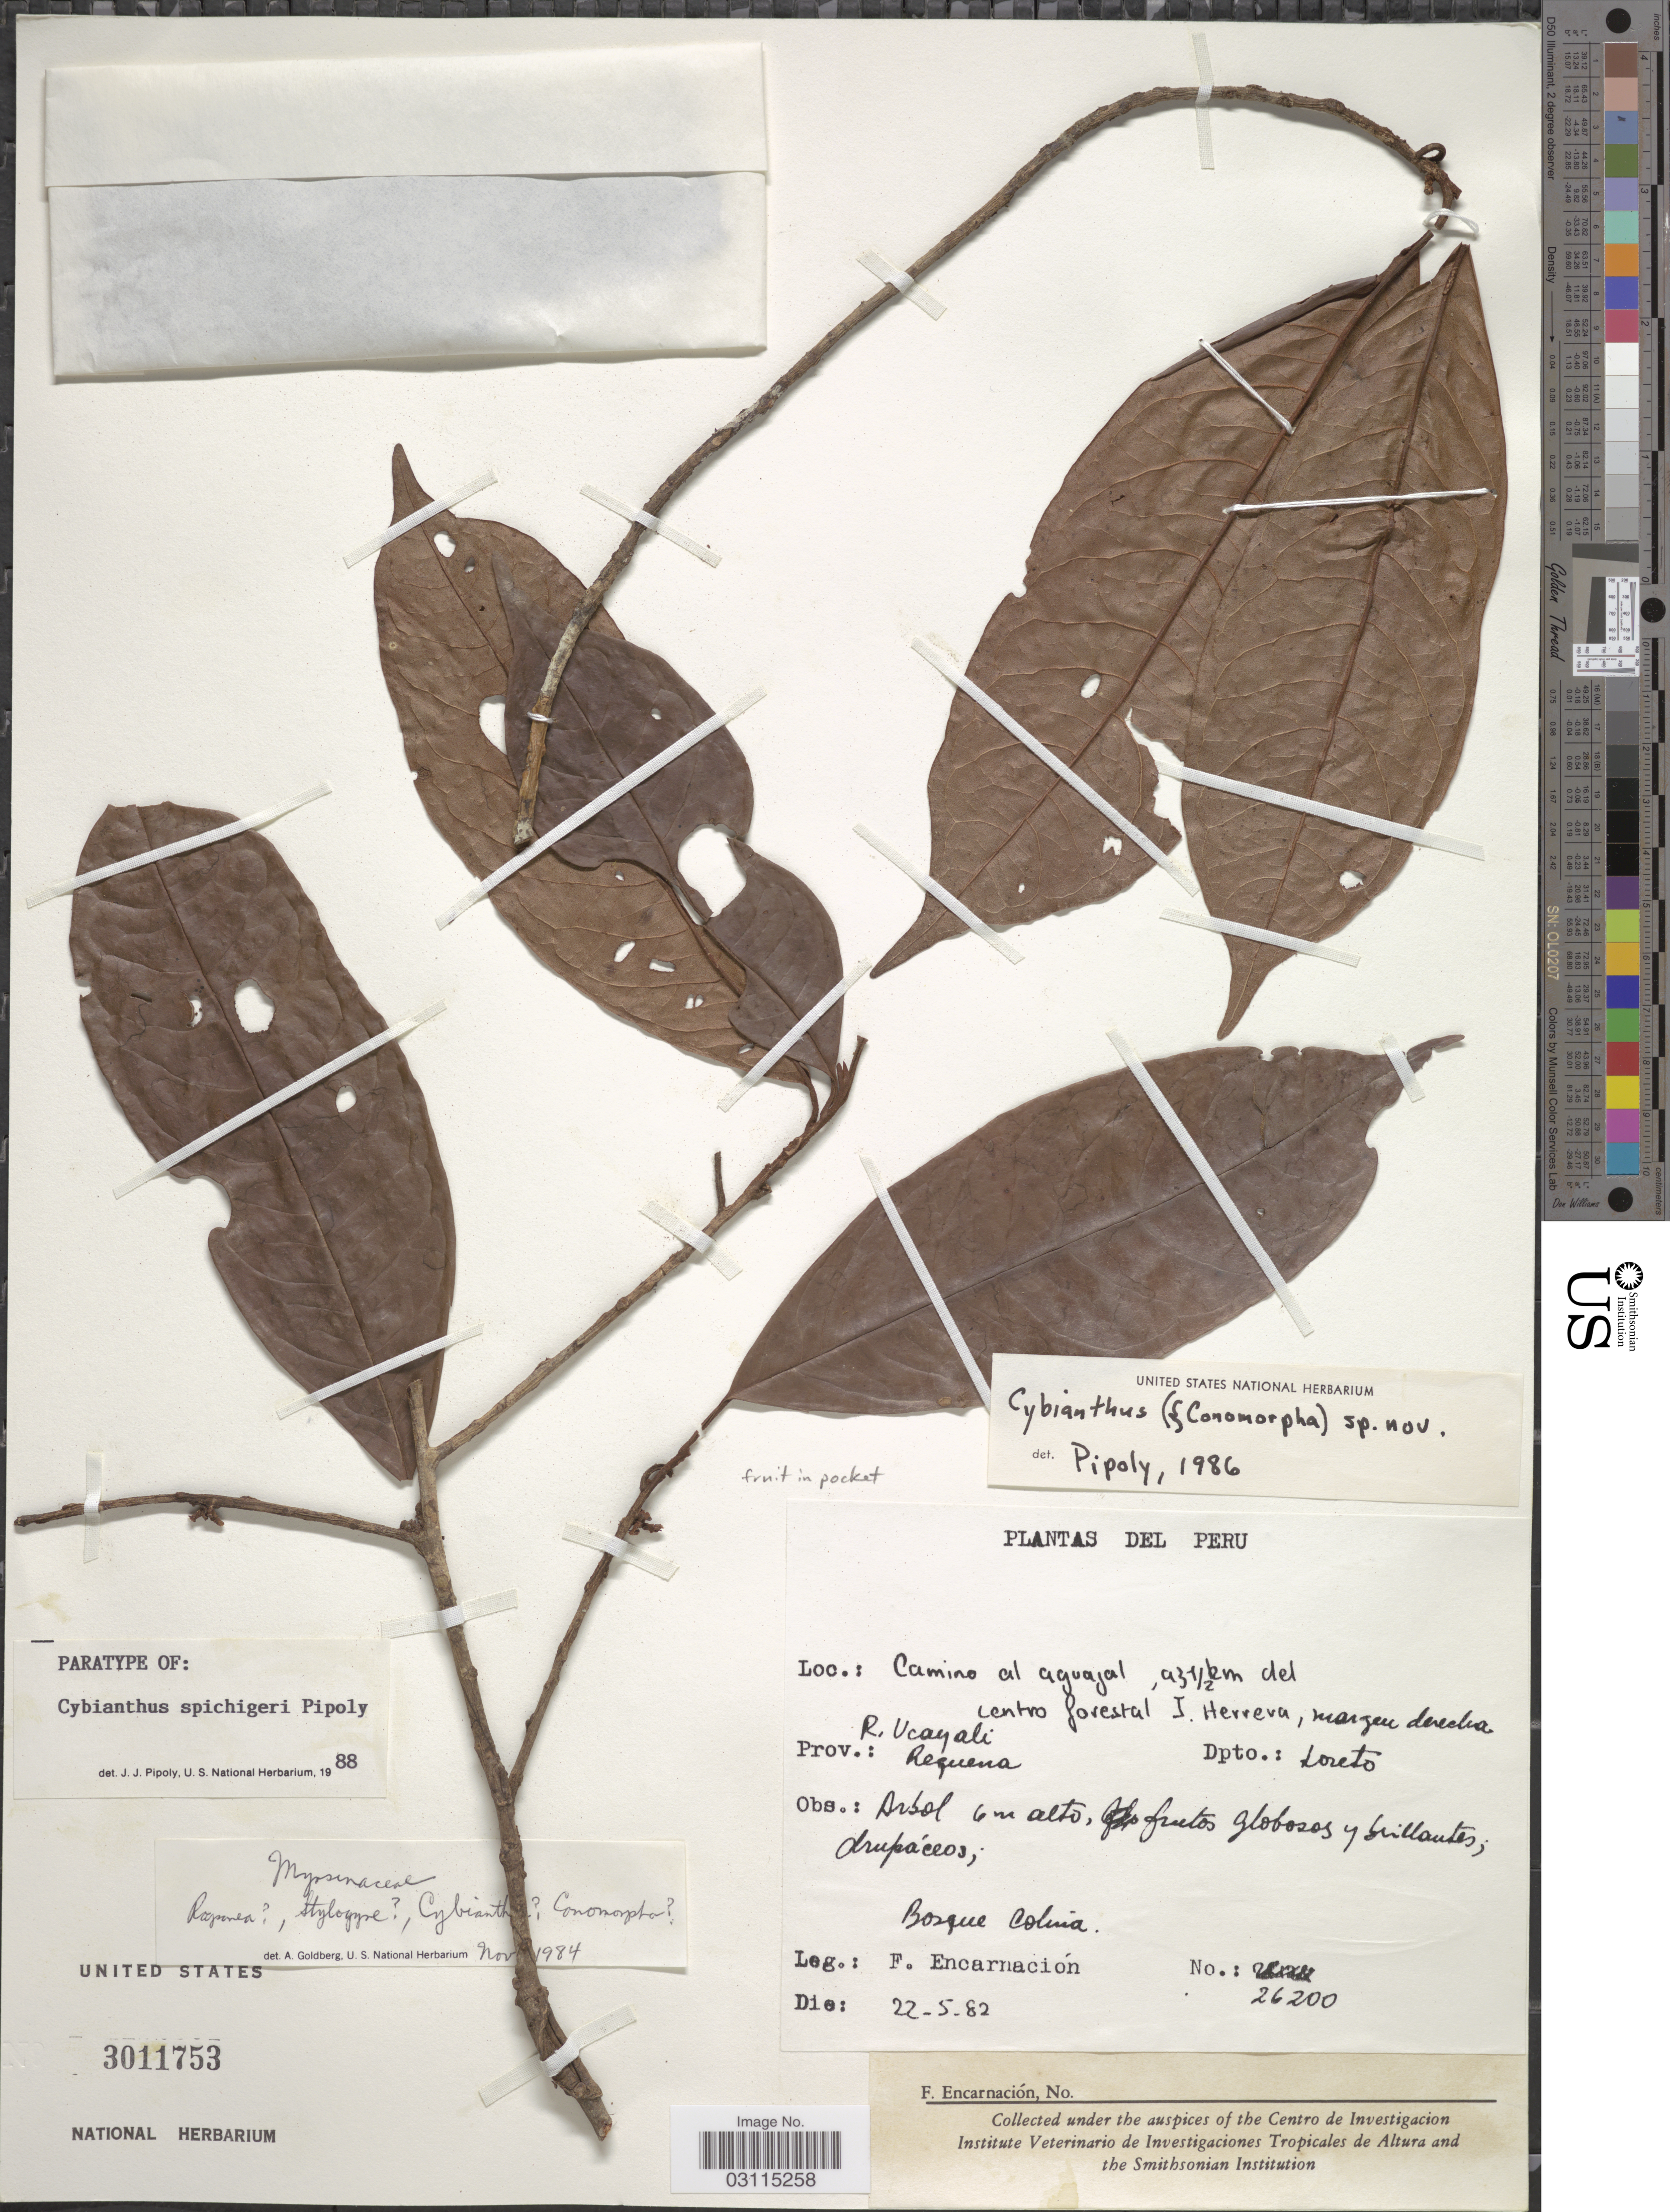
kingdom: Plantae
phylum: Tracheophyta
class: Magnoliopsida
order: Ericales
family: Primulaceae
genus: Cybianthus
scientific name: Cybianthus spichigeri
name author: Pipoly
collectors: F. Encarnación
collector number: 26200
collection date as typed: Transcribed d/m/y: 22/5/82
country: Peru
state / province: Loreto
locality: Camino al Aguajal, a 3 ½ km. del centro forestal J. Herrera, margen derecha R. Ucayali, Prov. Requena, Dpto. Loreto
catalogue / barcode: US 3011753